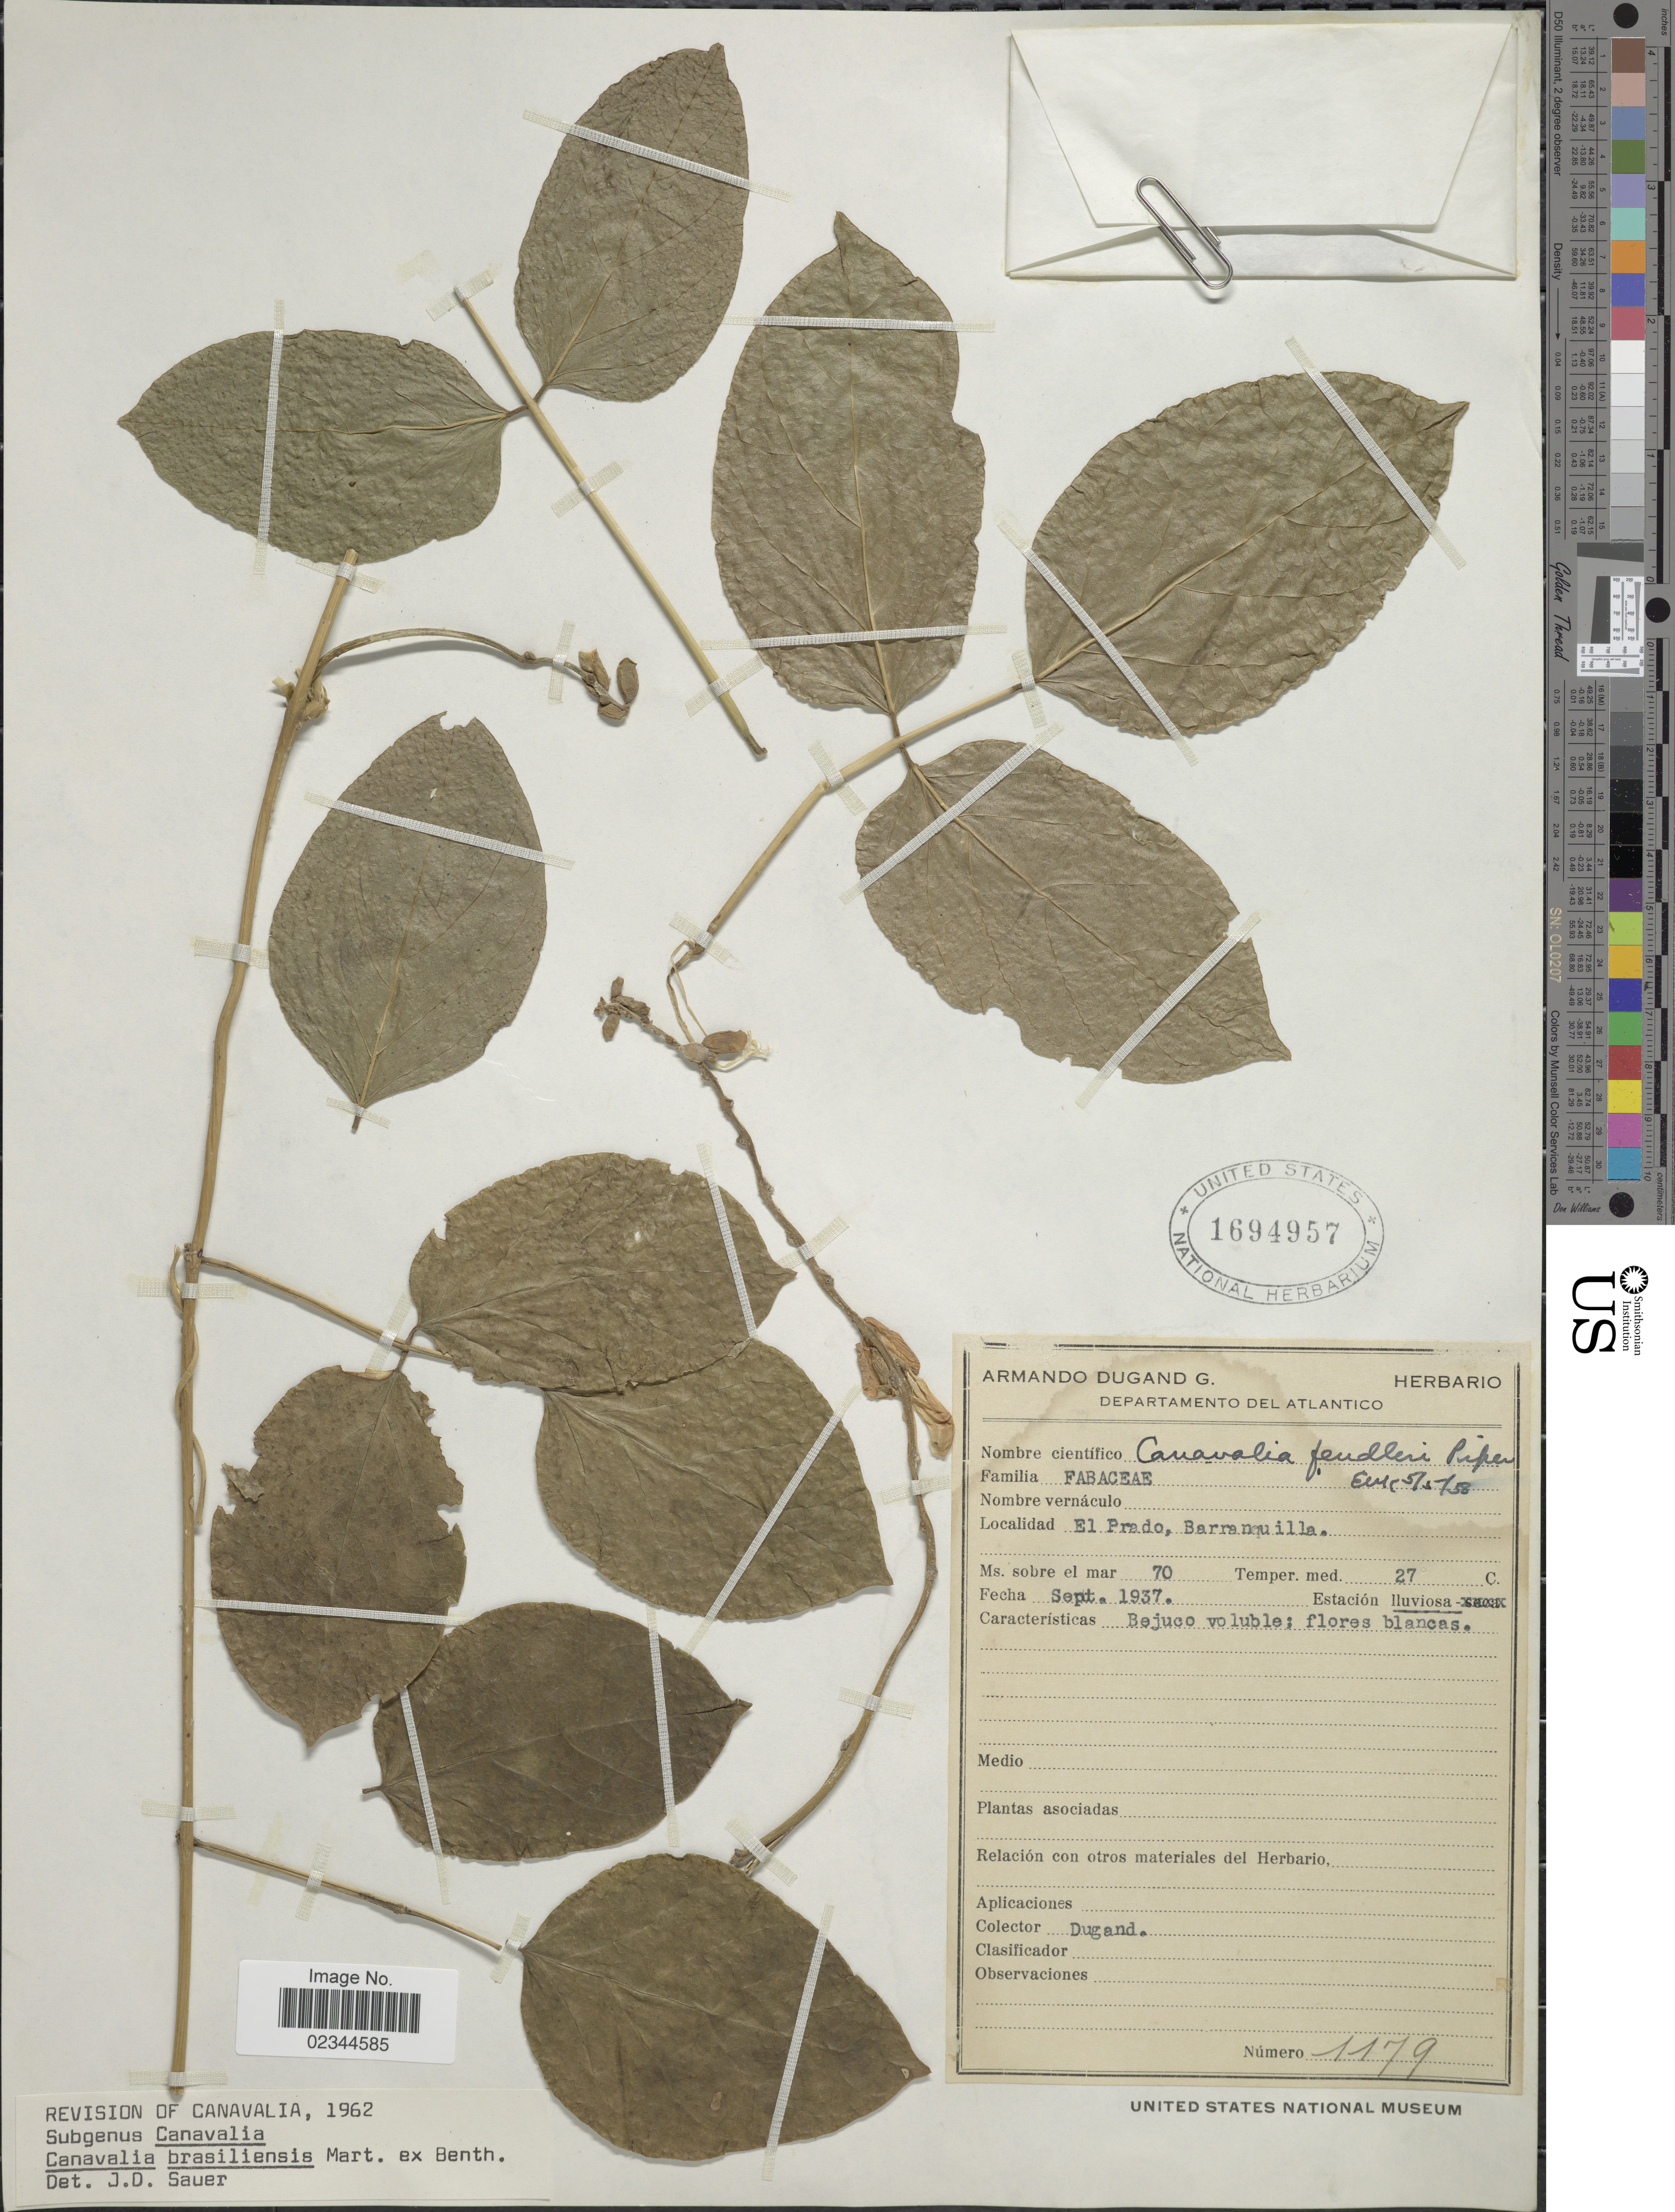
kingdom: Plantae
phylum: Tracheophyta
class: Magnoliopsida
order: Fabales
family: Fabaceae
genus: Canavalia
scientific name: Canavalia brasiliensis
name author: Mart. ex Benth.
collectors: A. Dugand G.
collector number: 1179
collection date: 1937-09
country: Colombia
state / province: Atlántico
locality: El Prado, Barranquilla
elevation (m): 70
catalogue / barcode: US 1694957